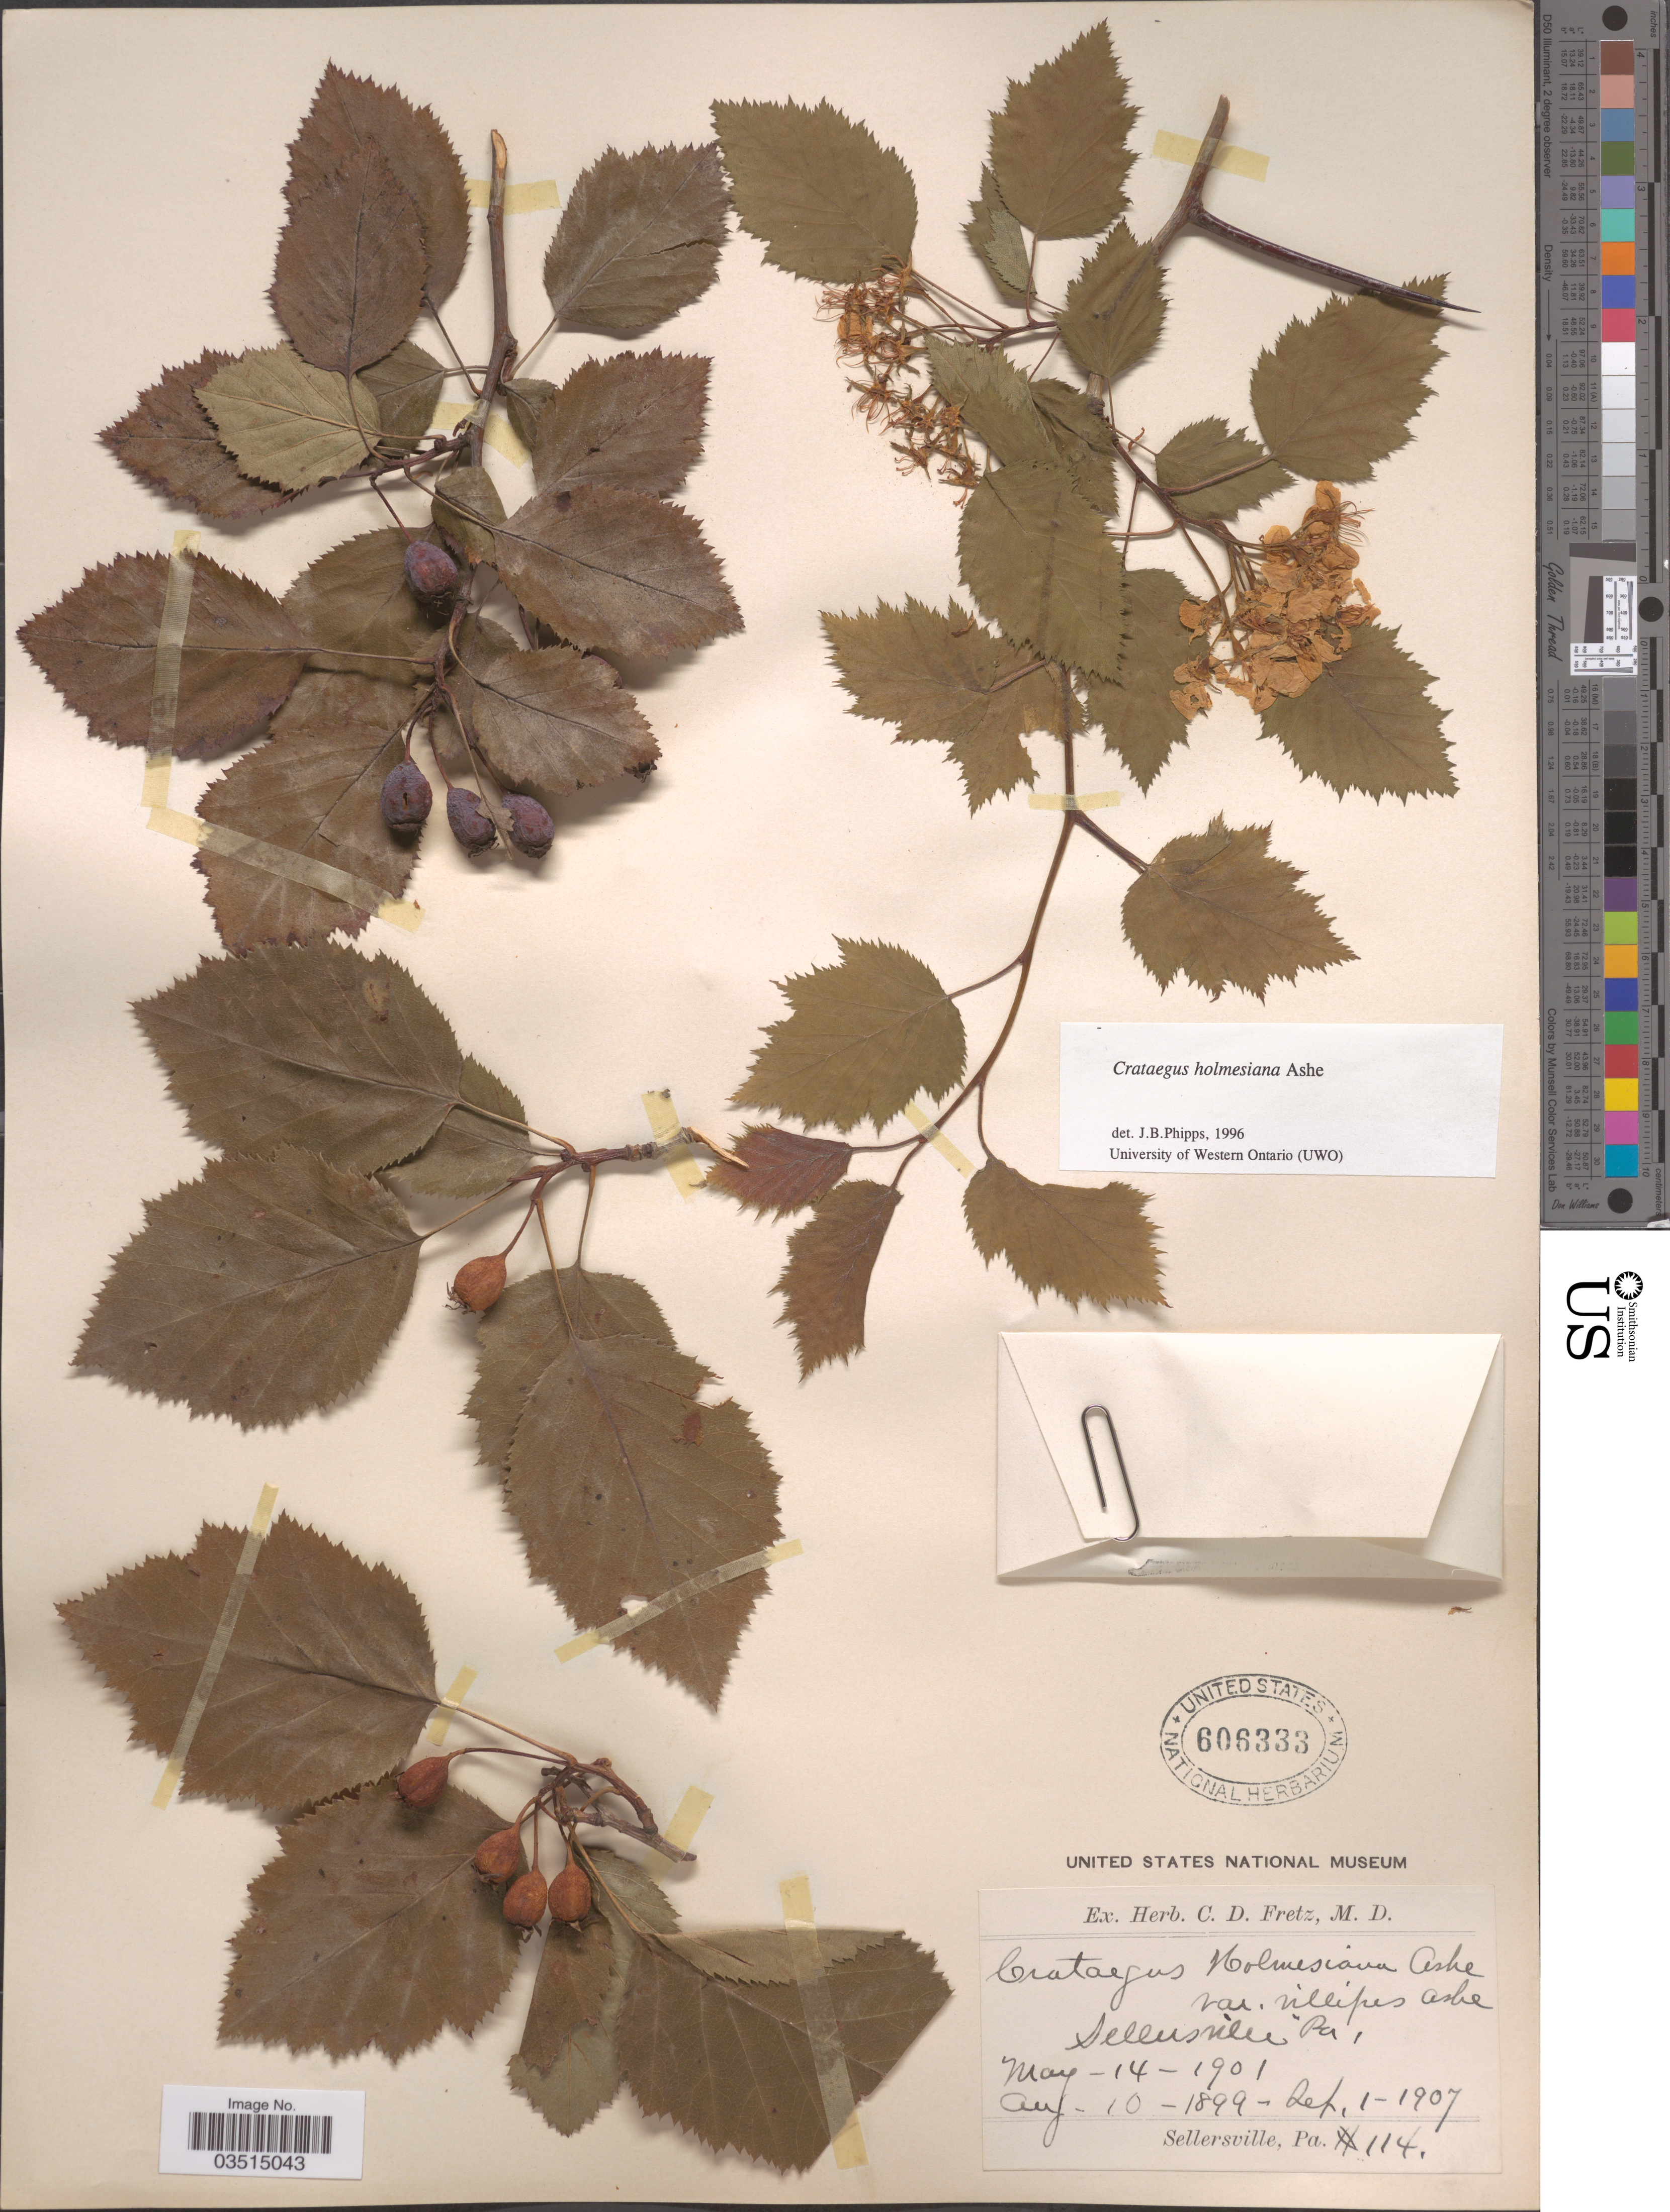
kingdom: Plantae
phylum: Tracheophyta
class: Magnoliopsida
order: Rosales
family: Rosaceae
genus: Crataegus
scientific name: Crataegus holmesiana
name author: Ashe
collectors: ex herb. C.D. Fretz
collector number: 114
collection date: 1899-08-10/1907-09-01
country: United States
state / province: Pennsylvania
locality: Sellersville.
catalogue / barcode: US 606333